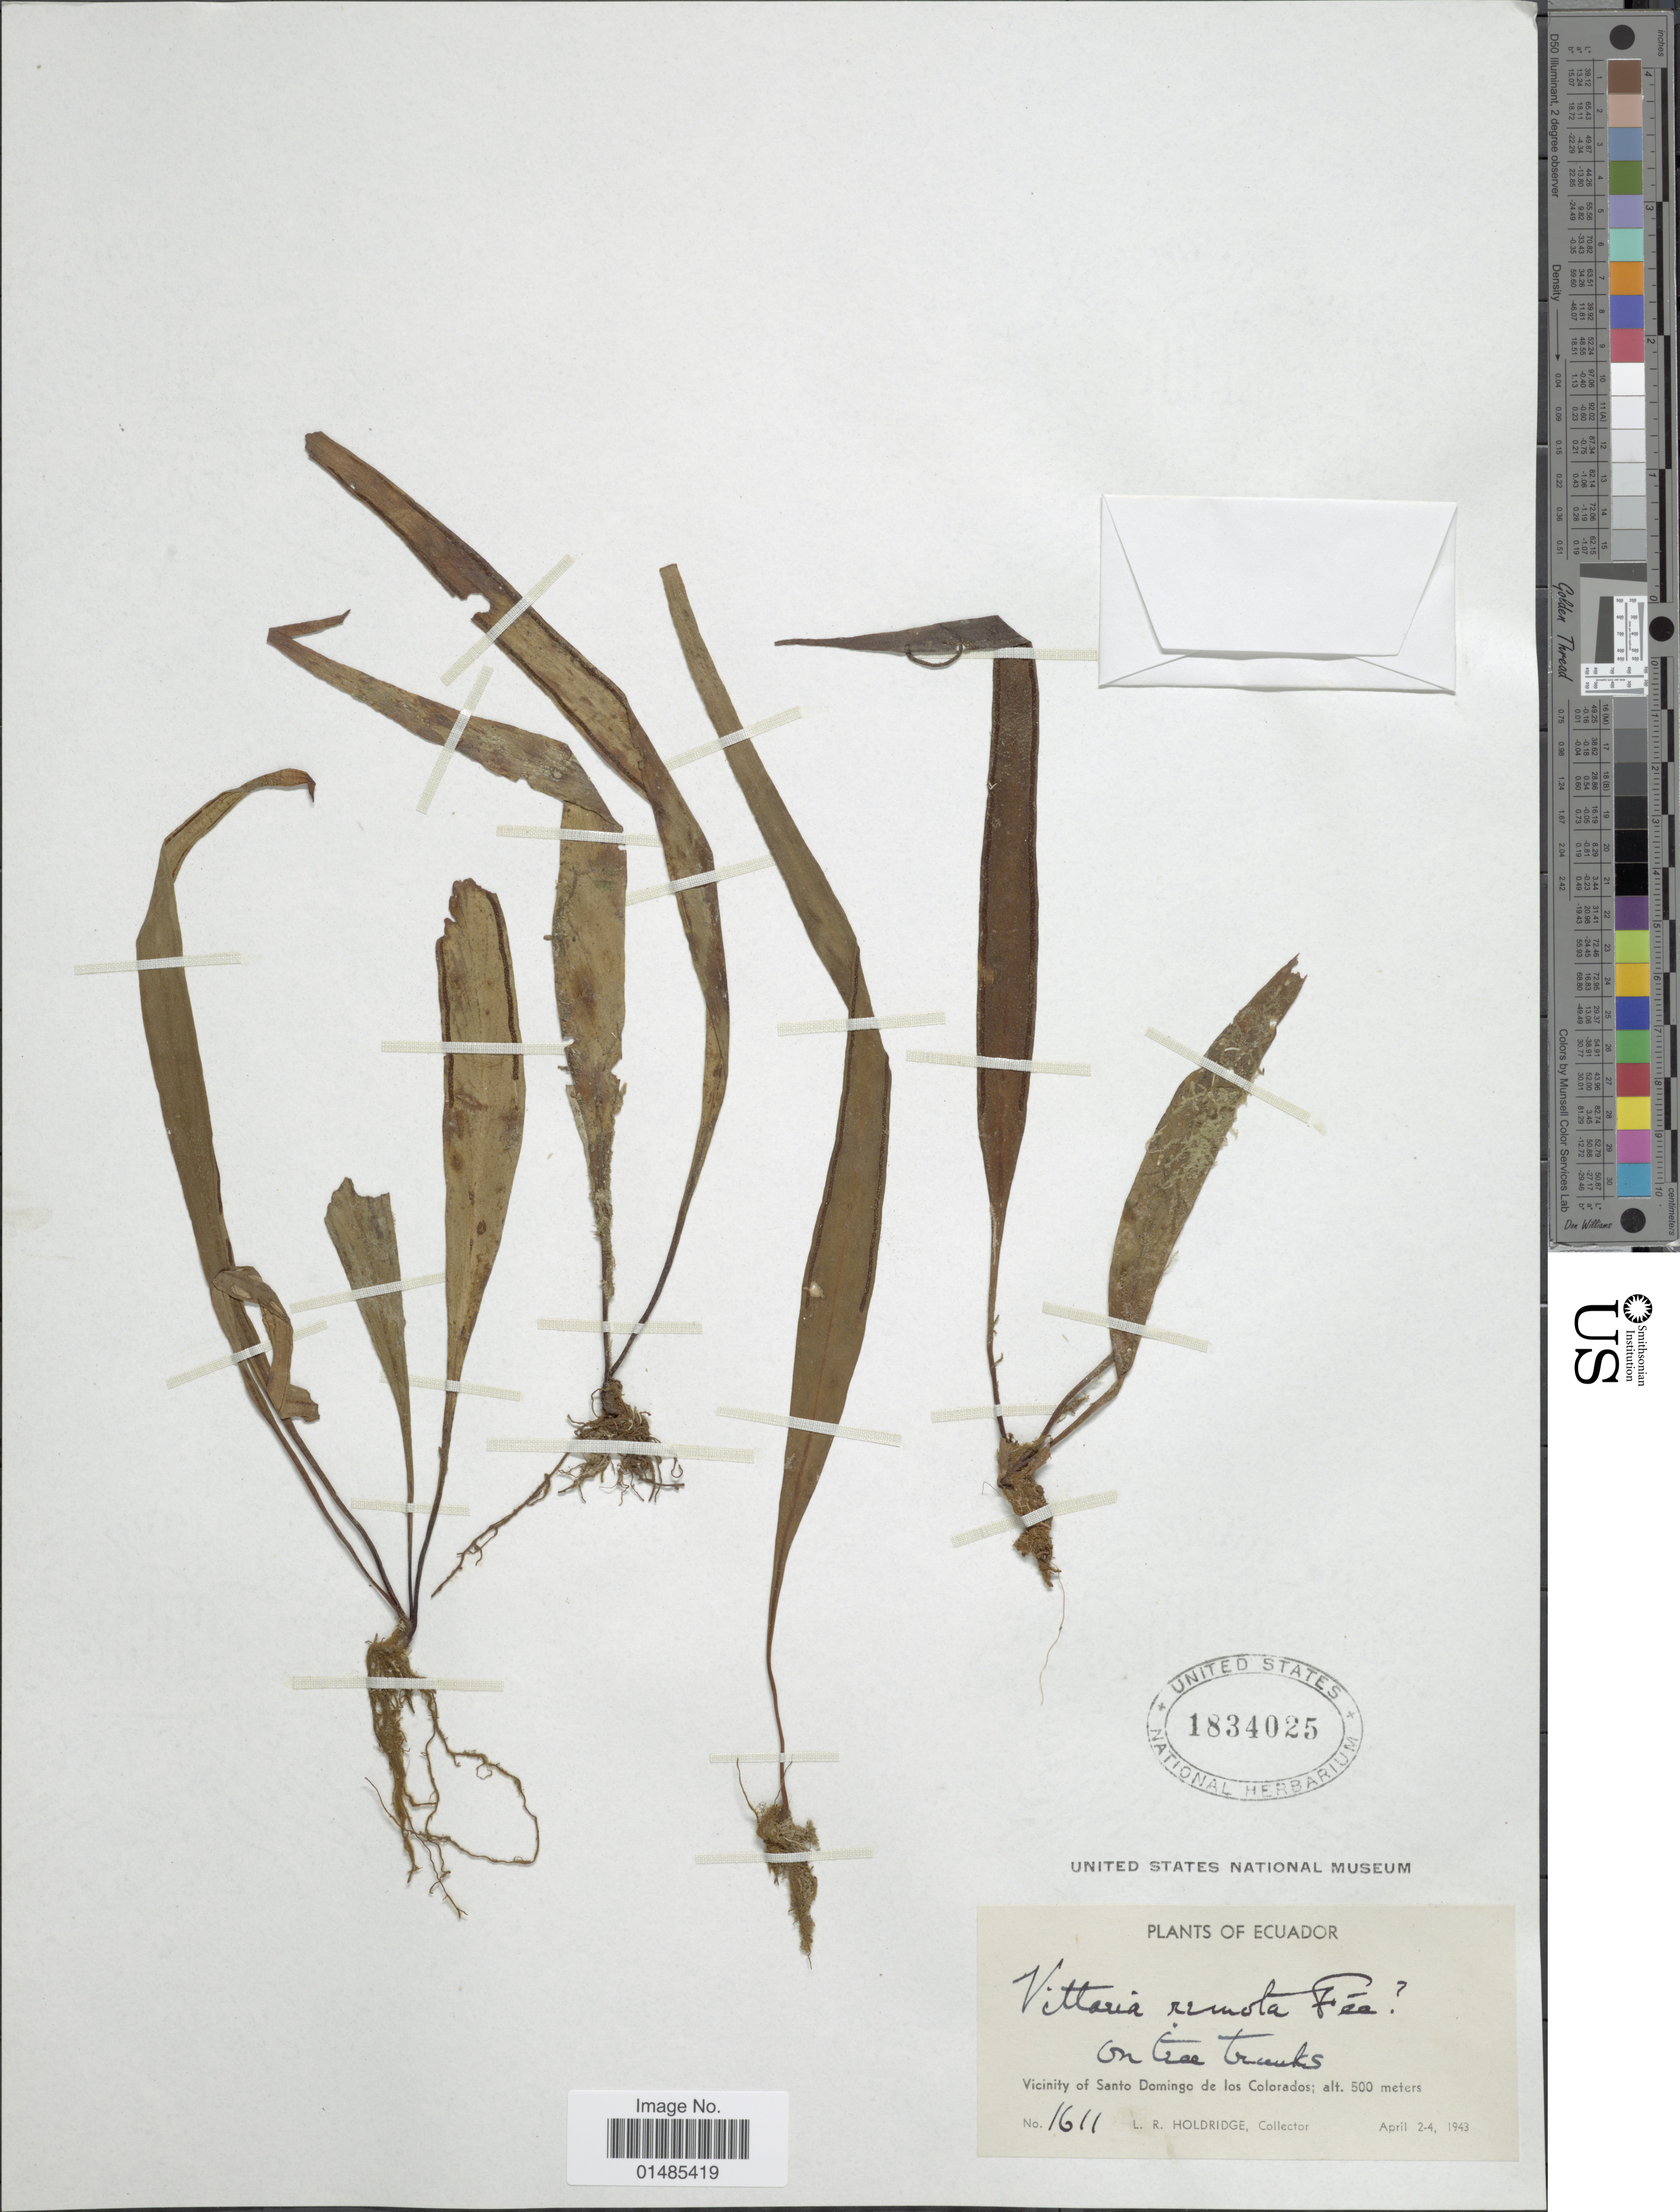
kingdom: Plantae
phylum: Tracheophyta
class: Polypodiopsida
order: Polypodiales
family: Pteridaceae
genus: Radiovittaria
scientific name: Radiovittaria remota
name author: (Fée) E.H. Crane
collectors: L. Holdridge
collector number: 1611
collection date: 1943-04-02/1943-04-04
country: Ecuador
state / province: Tsáchilas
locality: Vicinity of Santo Domingo de los Colorados.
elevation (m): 500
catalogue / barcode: US 1834025